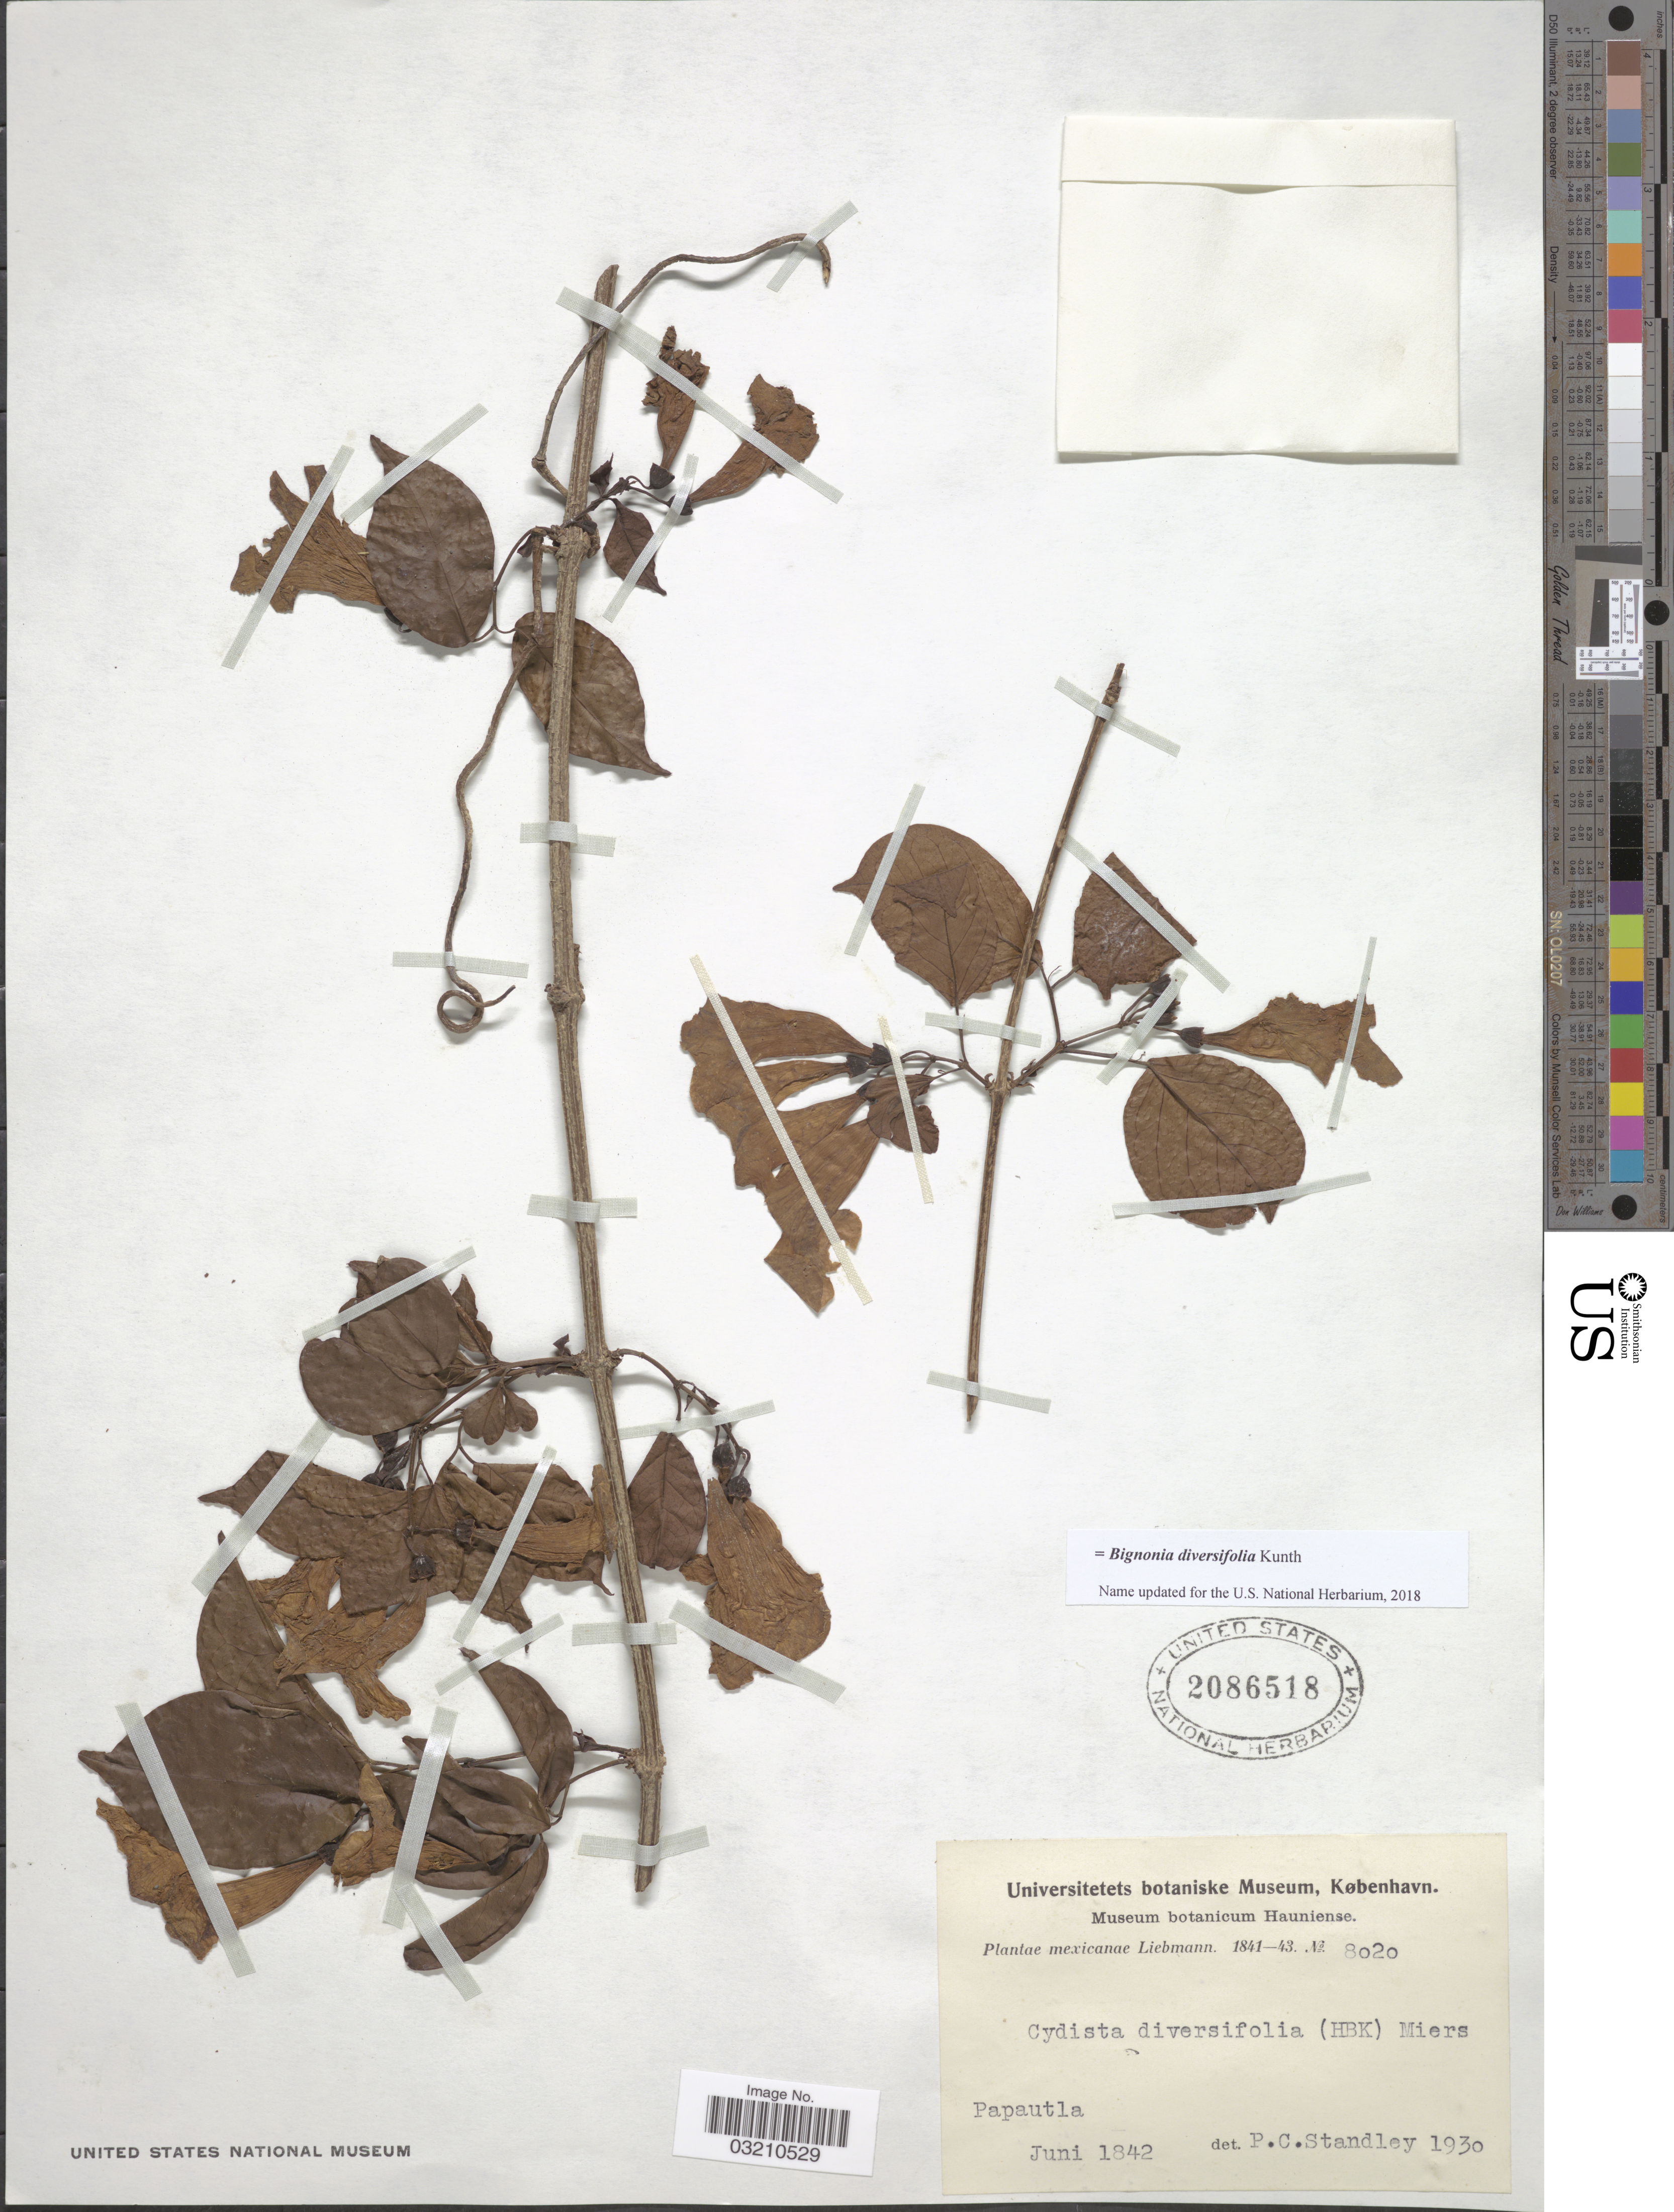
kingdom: Plantae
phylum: Tracheophyta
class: Magnoliopsida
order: Lamiales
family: Bignoniaceae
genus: Bignonia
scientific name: Bignonia diversifolia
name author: Kunth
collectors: Liebmann, --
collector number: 8020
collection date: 1842-06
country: Mexico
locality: Papautla.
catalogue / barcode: US 2086518